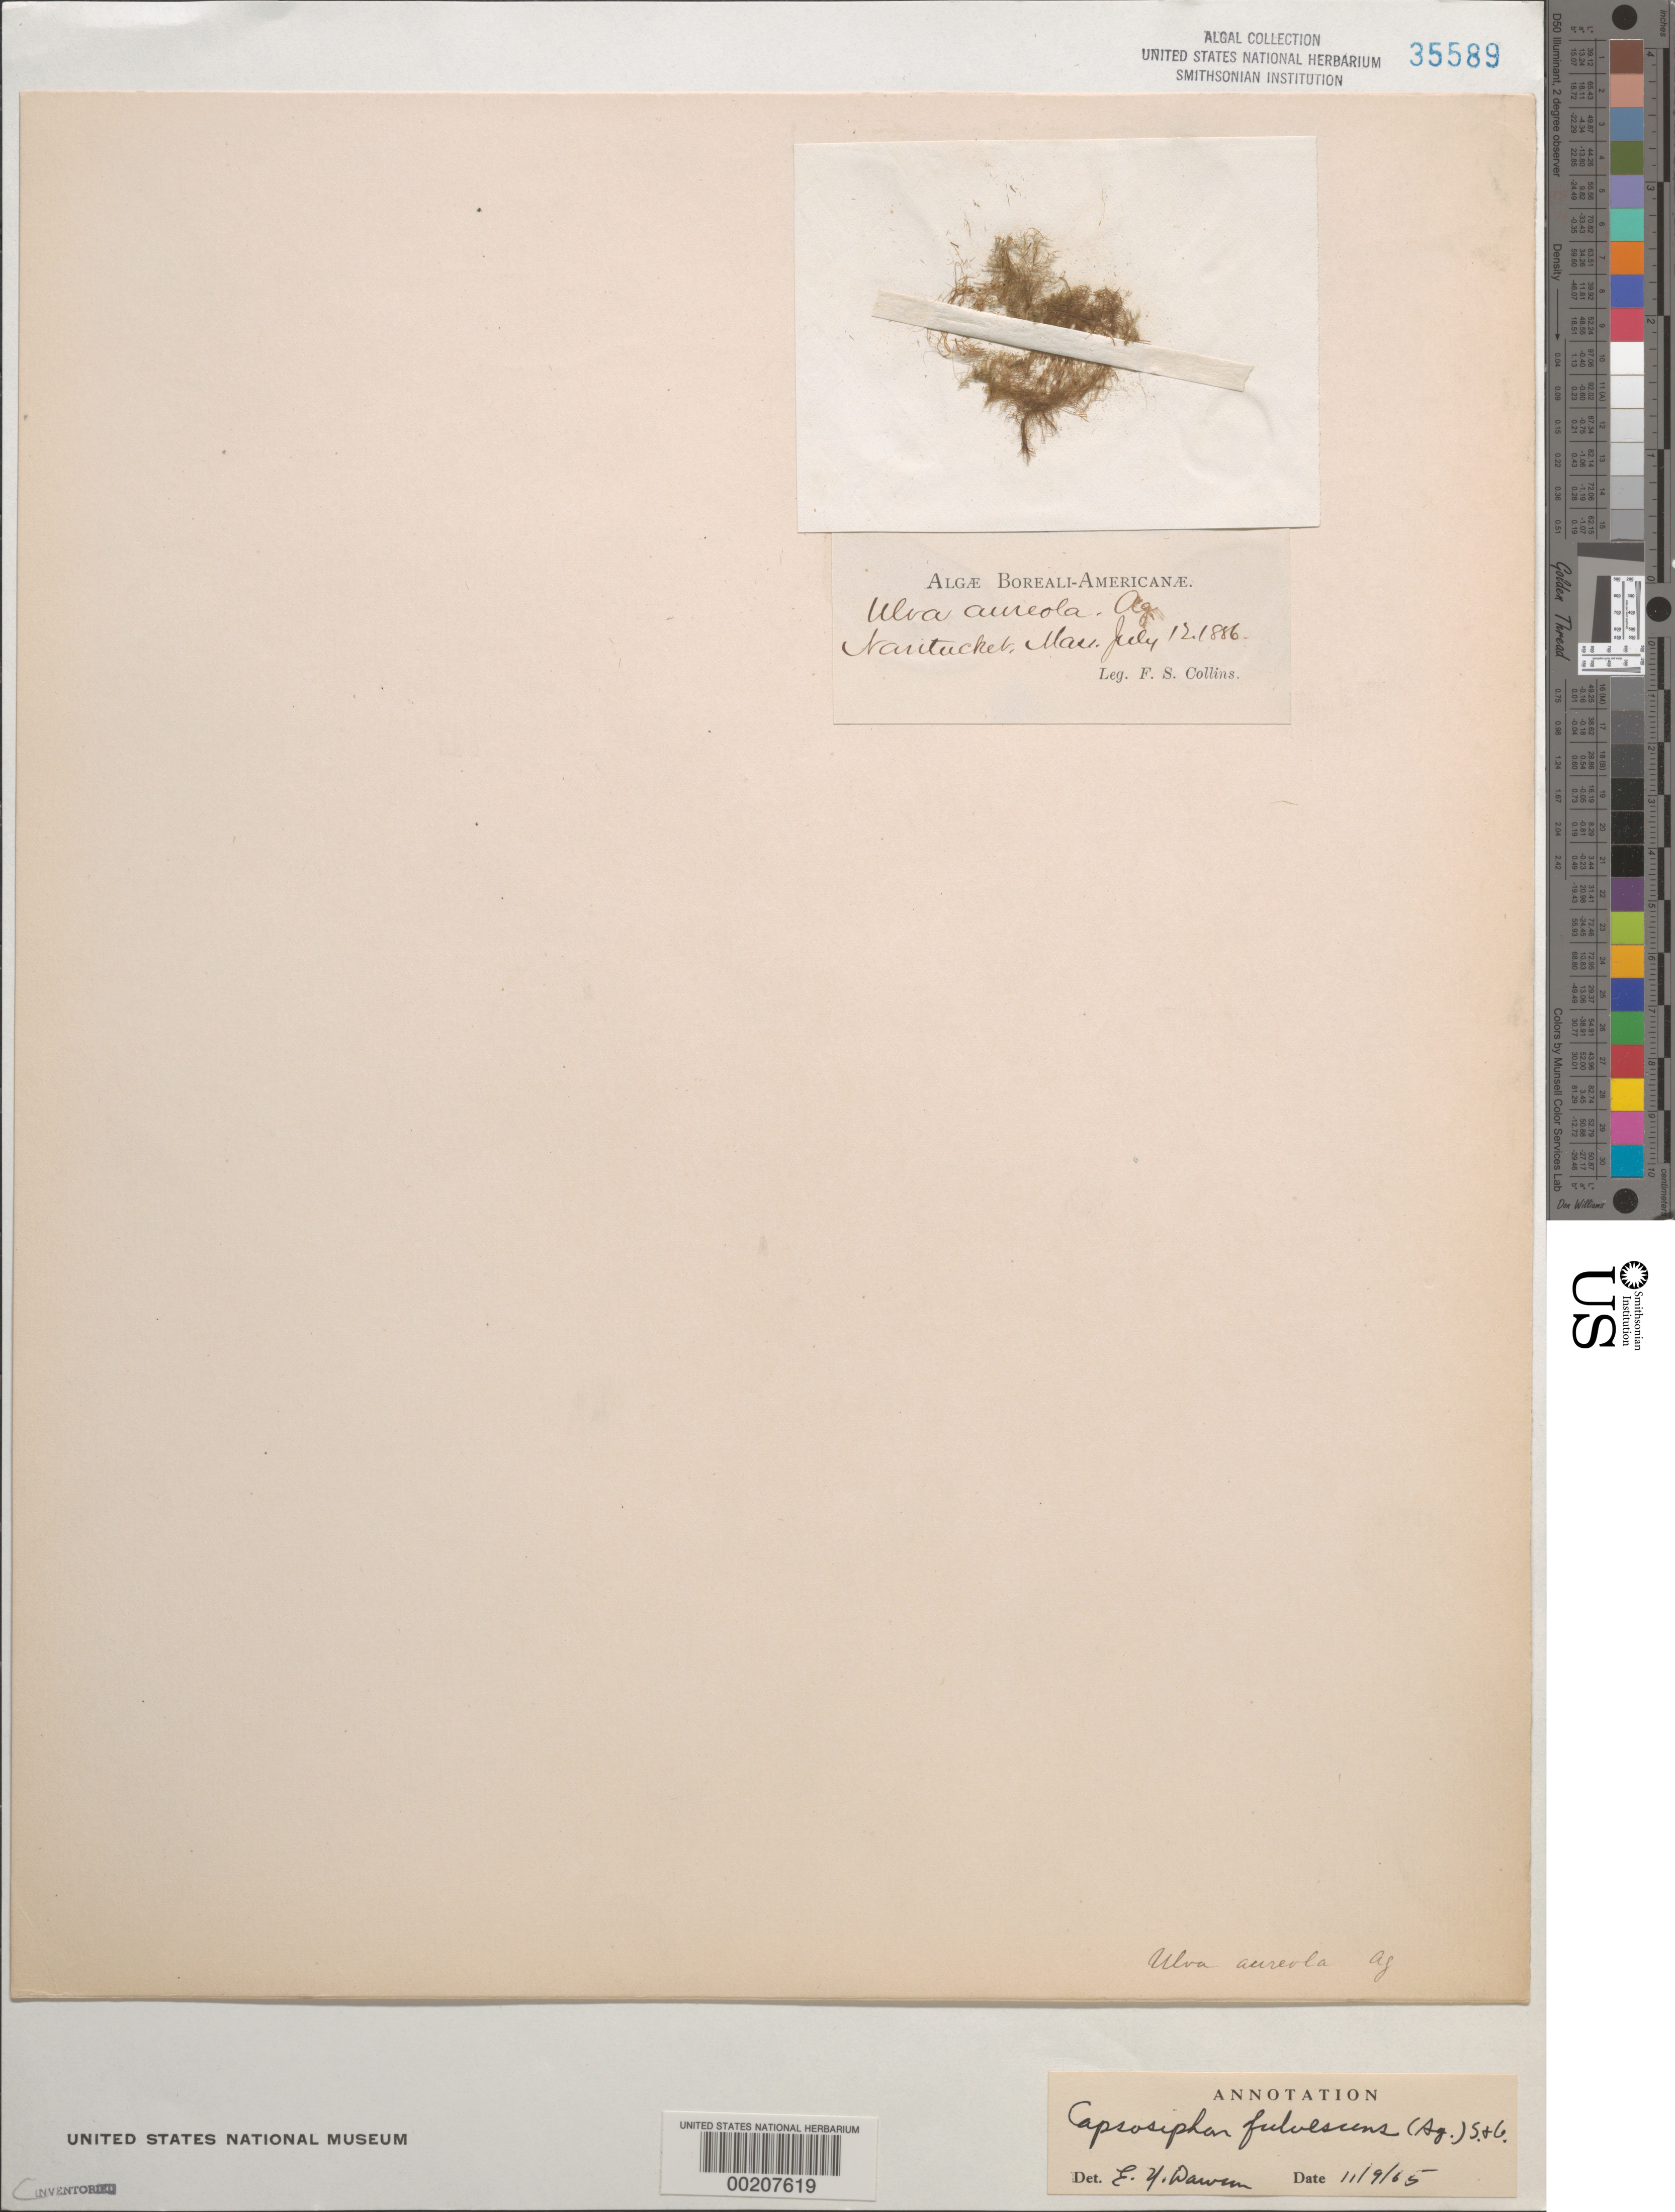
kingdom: Plantae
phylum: Chlorophyta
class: Ulvophyceae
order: Ulotrichales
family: Ulotrichaceae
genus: Capsosiphon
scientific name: Capsosiphon fulvescens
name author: (C. Agardh) Setchell & N.L. Gardner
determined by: Dawson, E. Y.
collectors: F. Collins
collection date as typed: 12 Jul 1886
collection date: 1886-07-12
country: United States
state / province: Massachusetts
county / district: Nantucket County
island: Nantucket Island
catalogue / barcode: US 35589